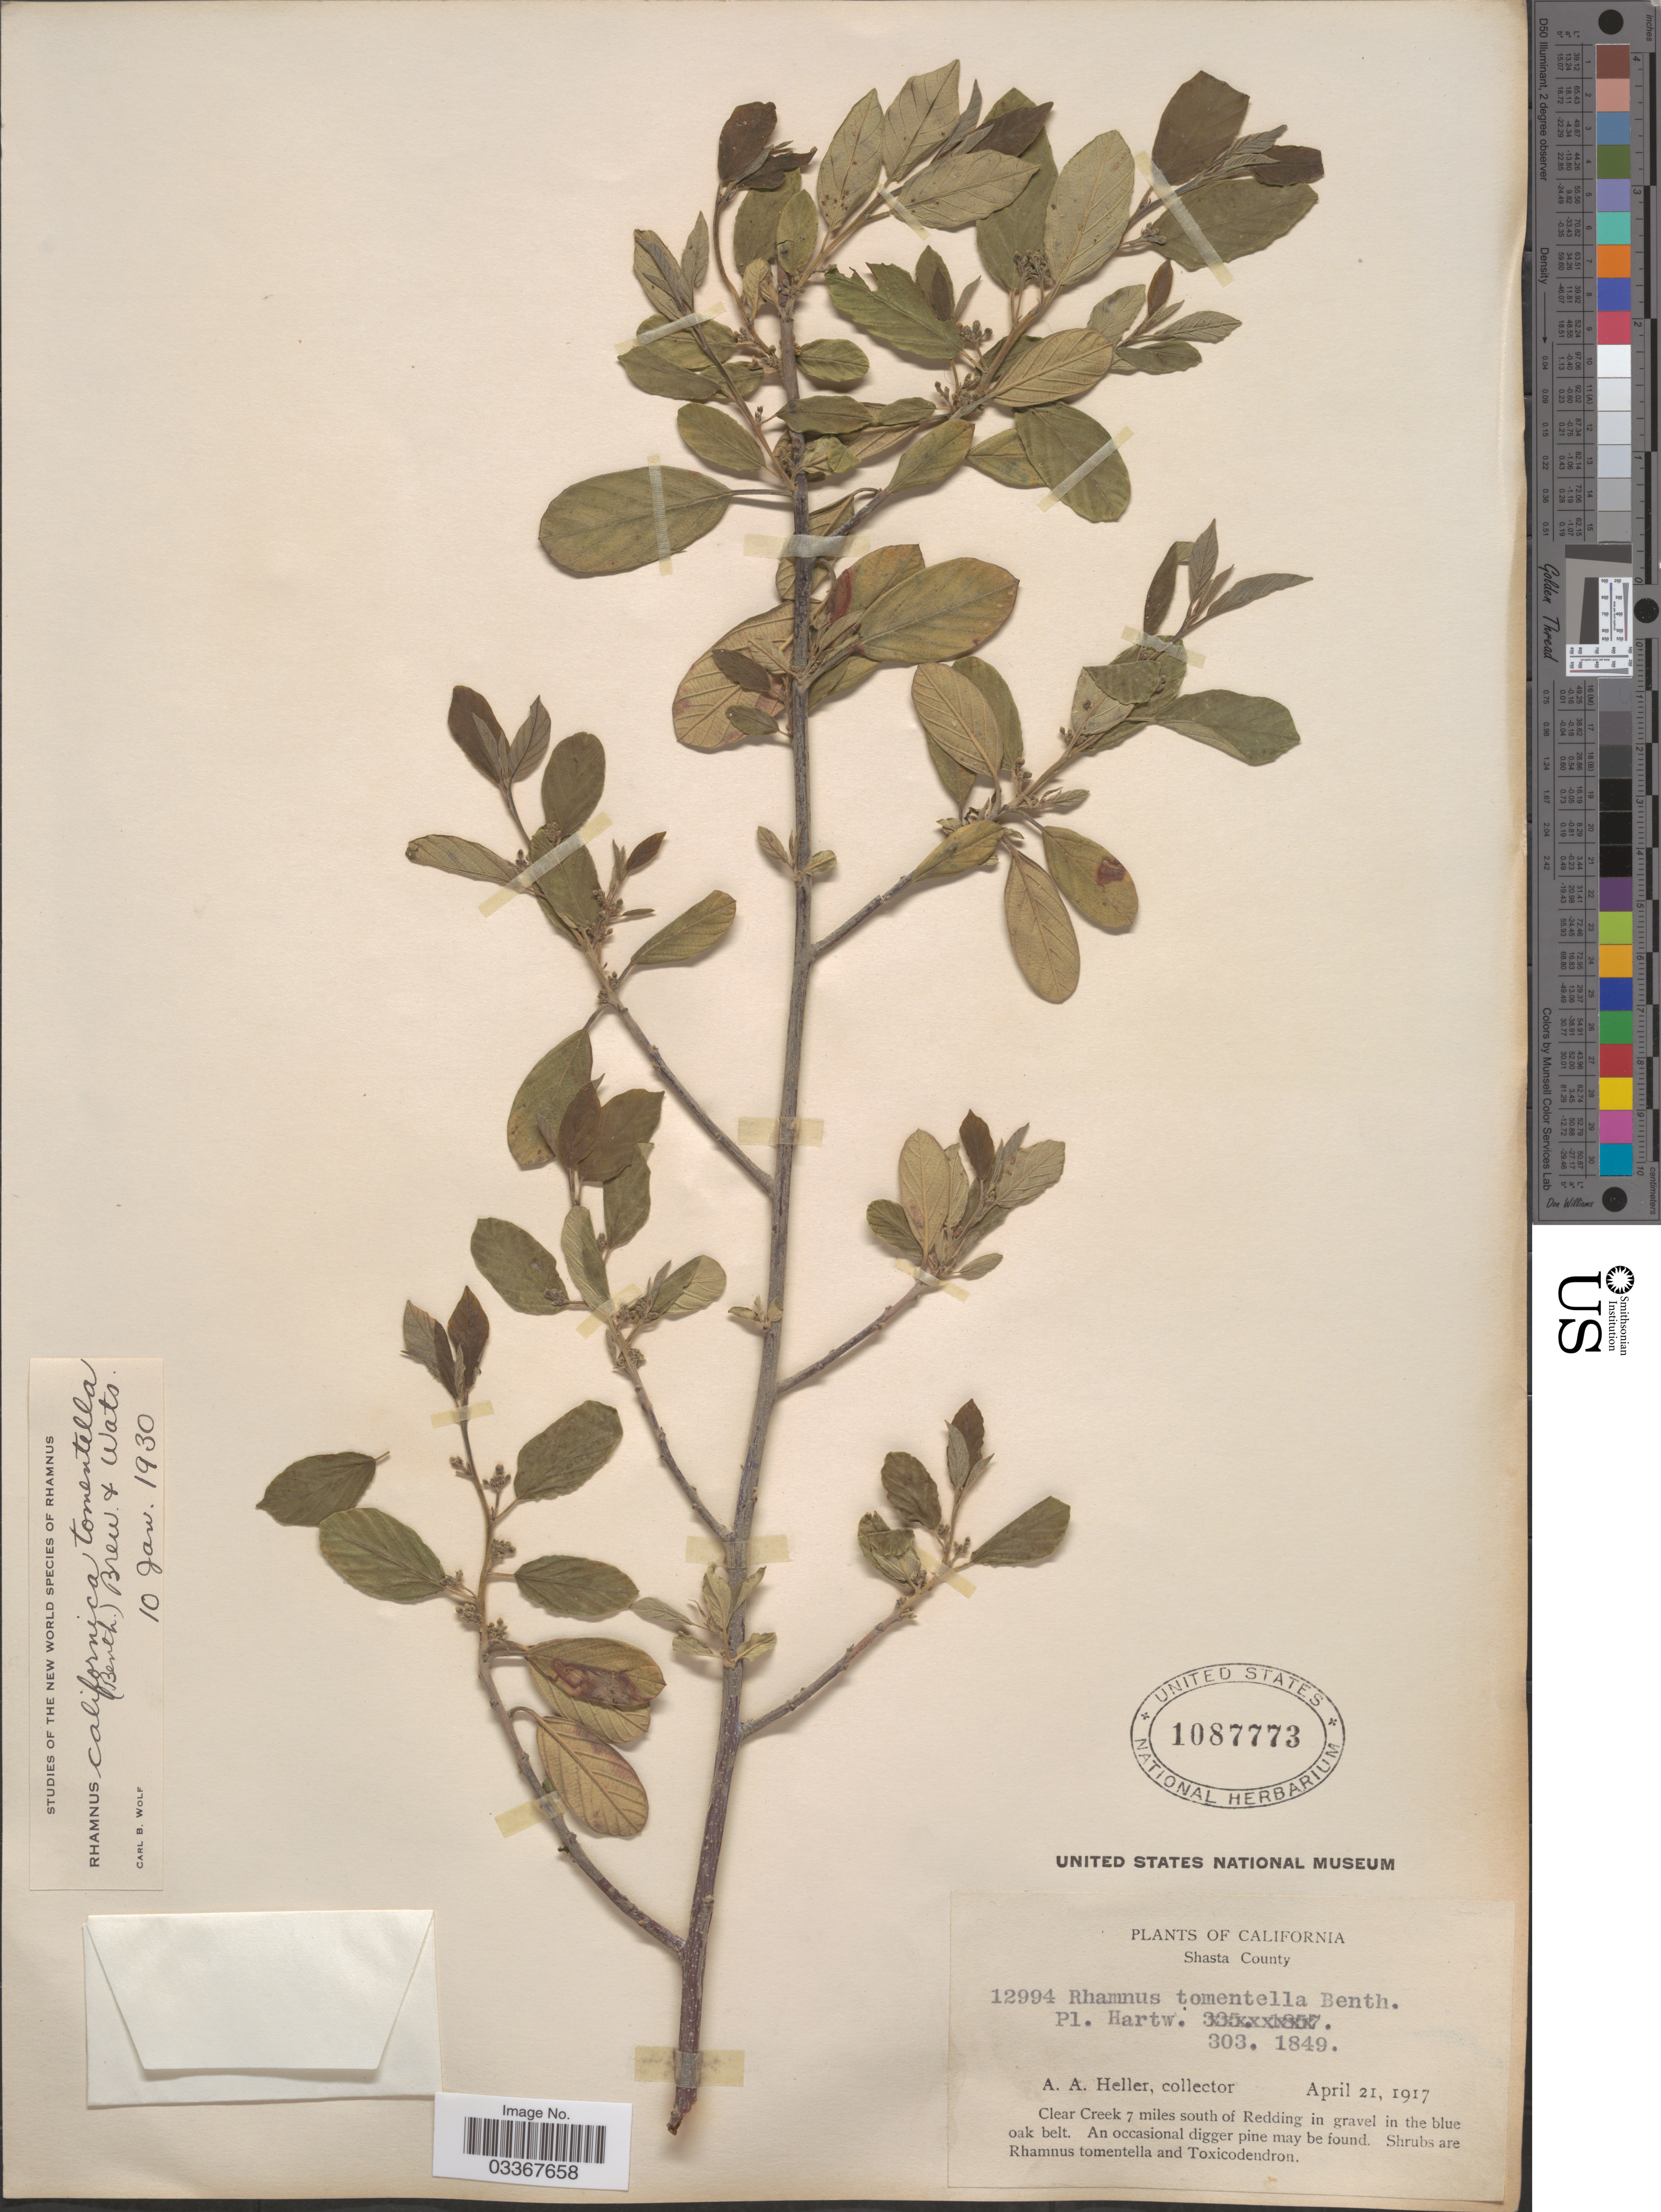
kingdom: Plantae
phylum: Tracheophyta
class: Magnoliopsida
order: Rosales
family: Rhamnaceae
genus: Frangula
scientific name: Frangula californica subsp. tomentella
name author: (Benth.) Kartesz & Gandhi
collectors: A. A. Heller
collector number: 12994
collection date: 1917-04-21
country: United States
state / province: California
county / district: Shasta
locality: Shasta County, Clear Creek 7 miles south of Reading in gravel in the blue oak belt.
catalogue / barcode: US 1087773